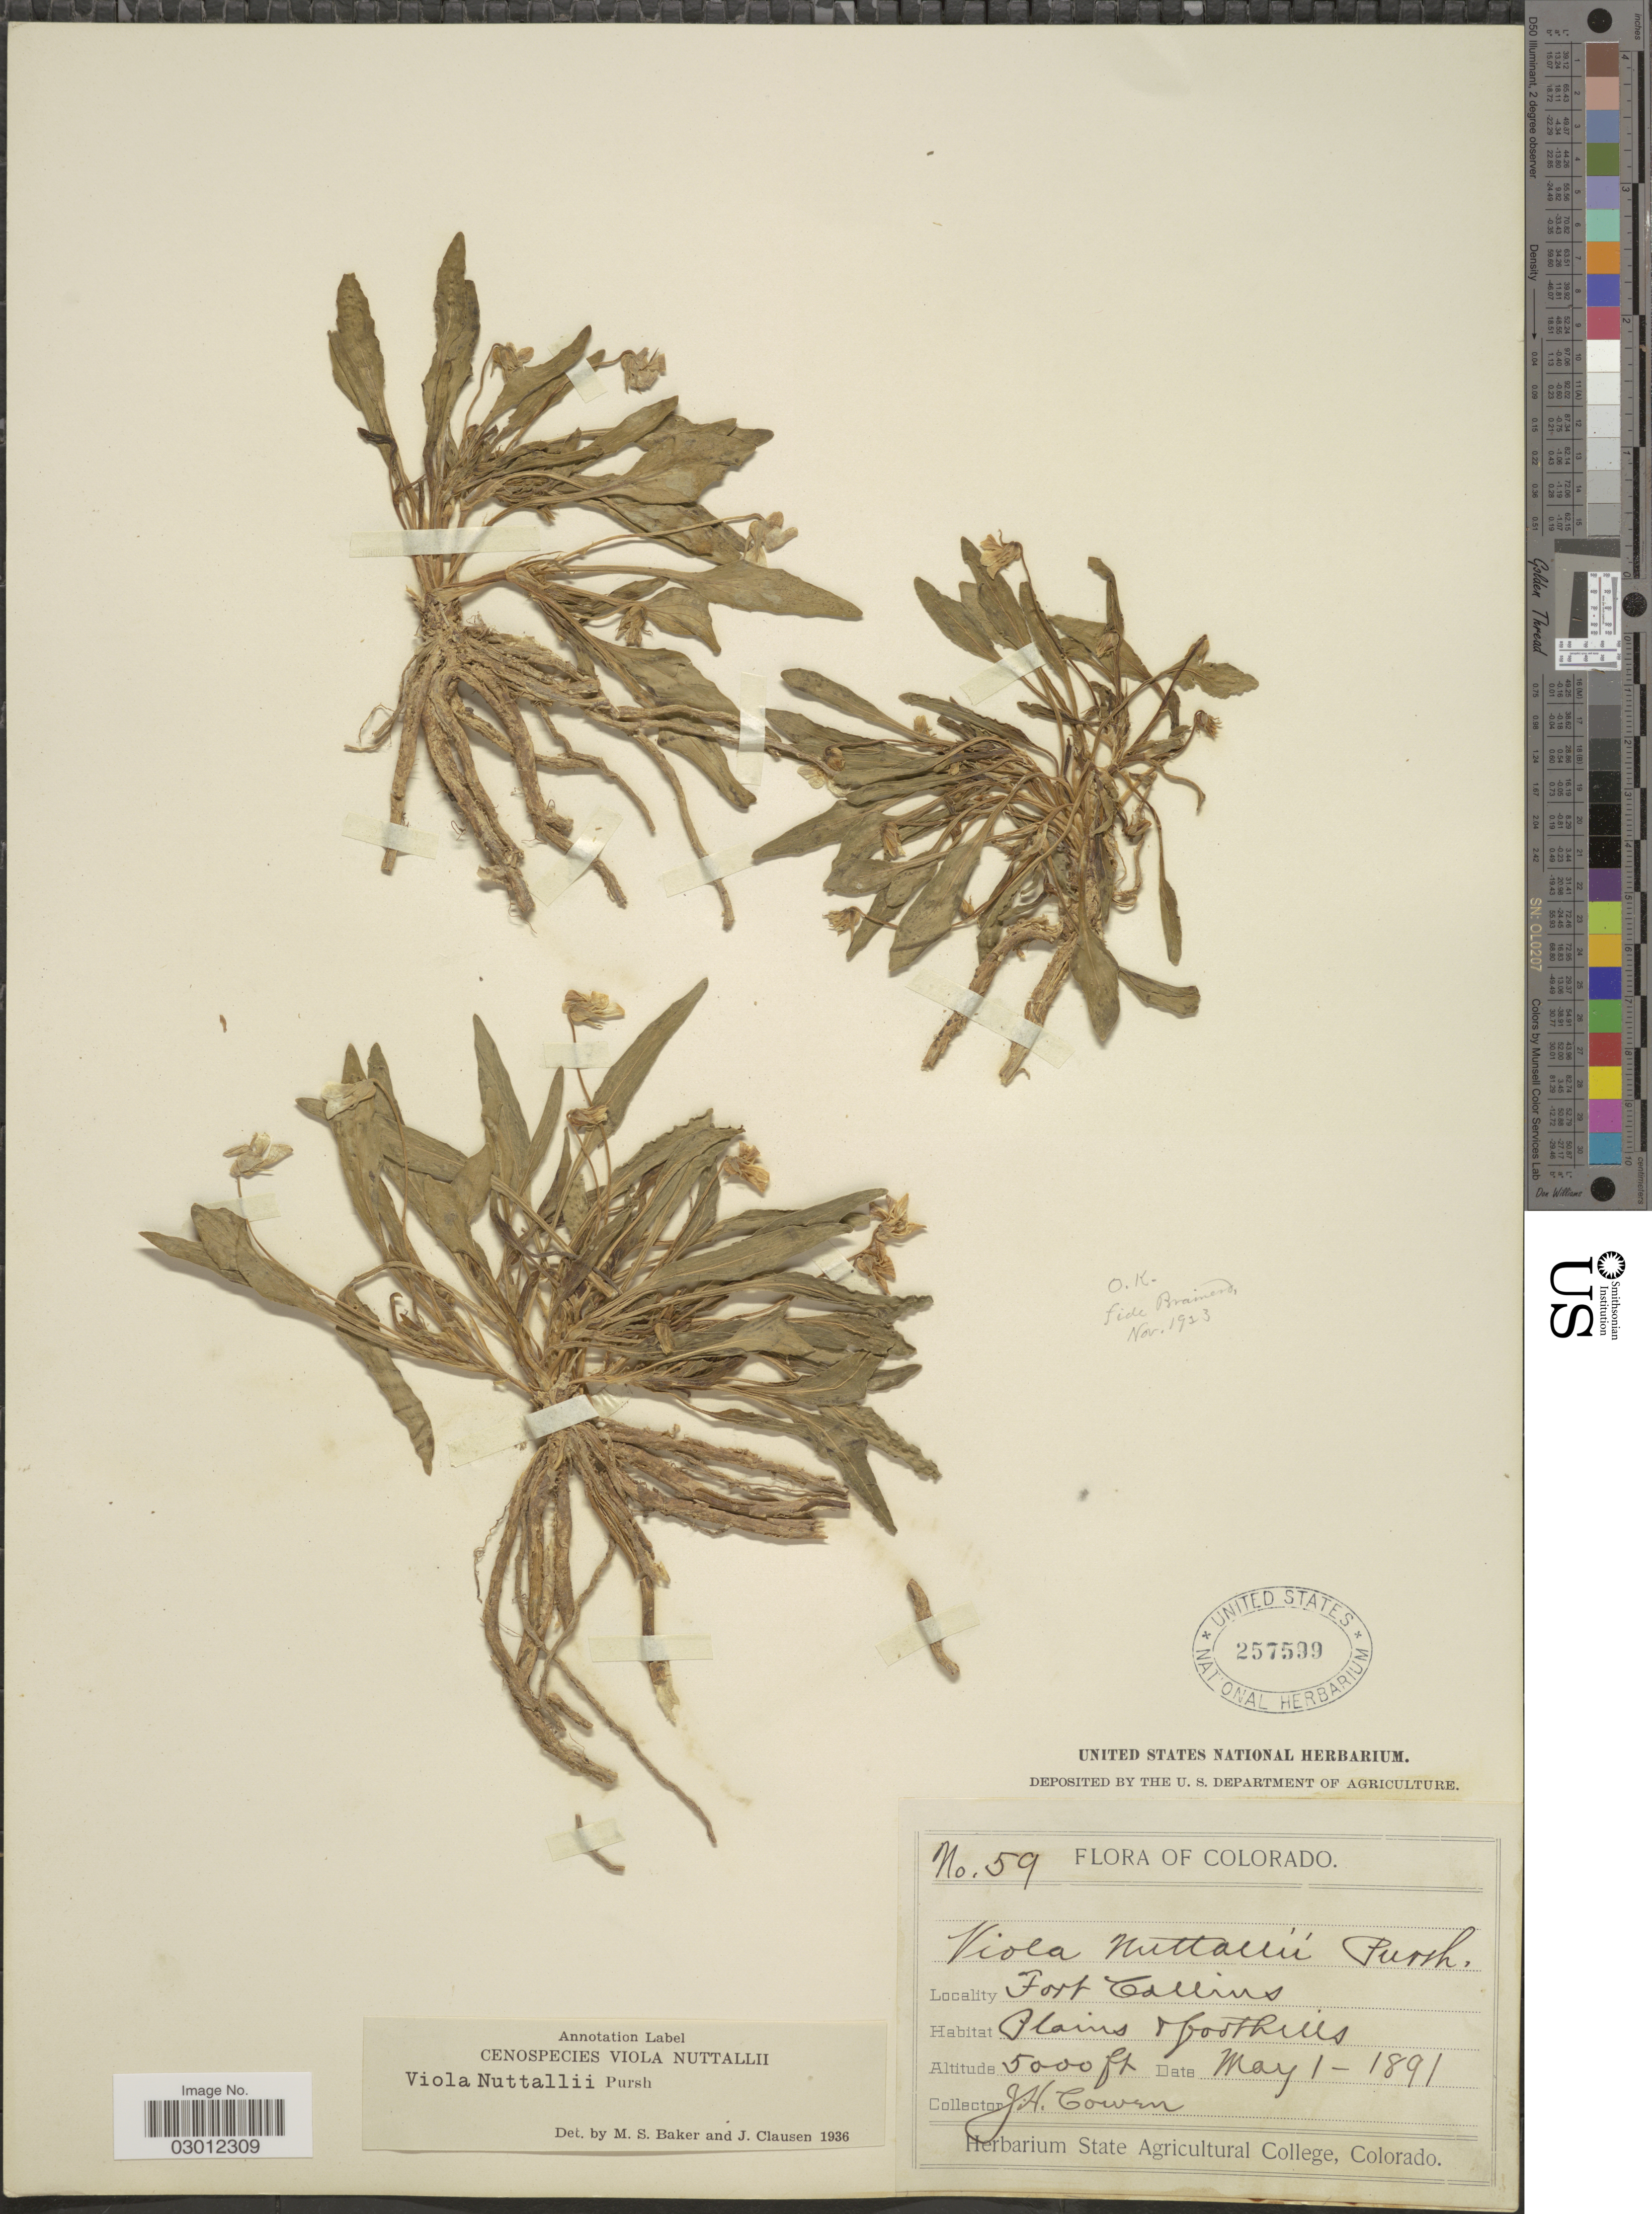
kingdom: Plantae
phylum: Tracheophyta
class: Magnoliopsida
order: Malpighiales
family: Violaceae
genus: Viola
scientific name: Viola nuttallii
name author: Pursh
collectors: J. H. Cowen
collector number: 59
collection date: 1891-05-01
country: United States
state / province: Colorado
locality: Fort Collins.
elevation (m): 1524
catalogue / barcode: US 257599